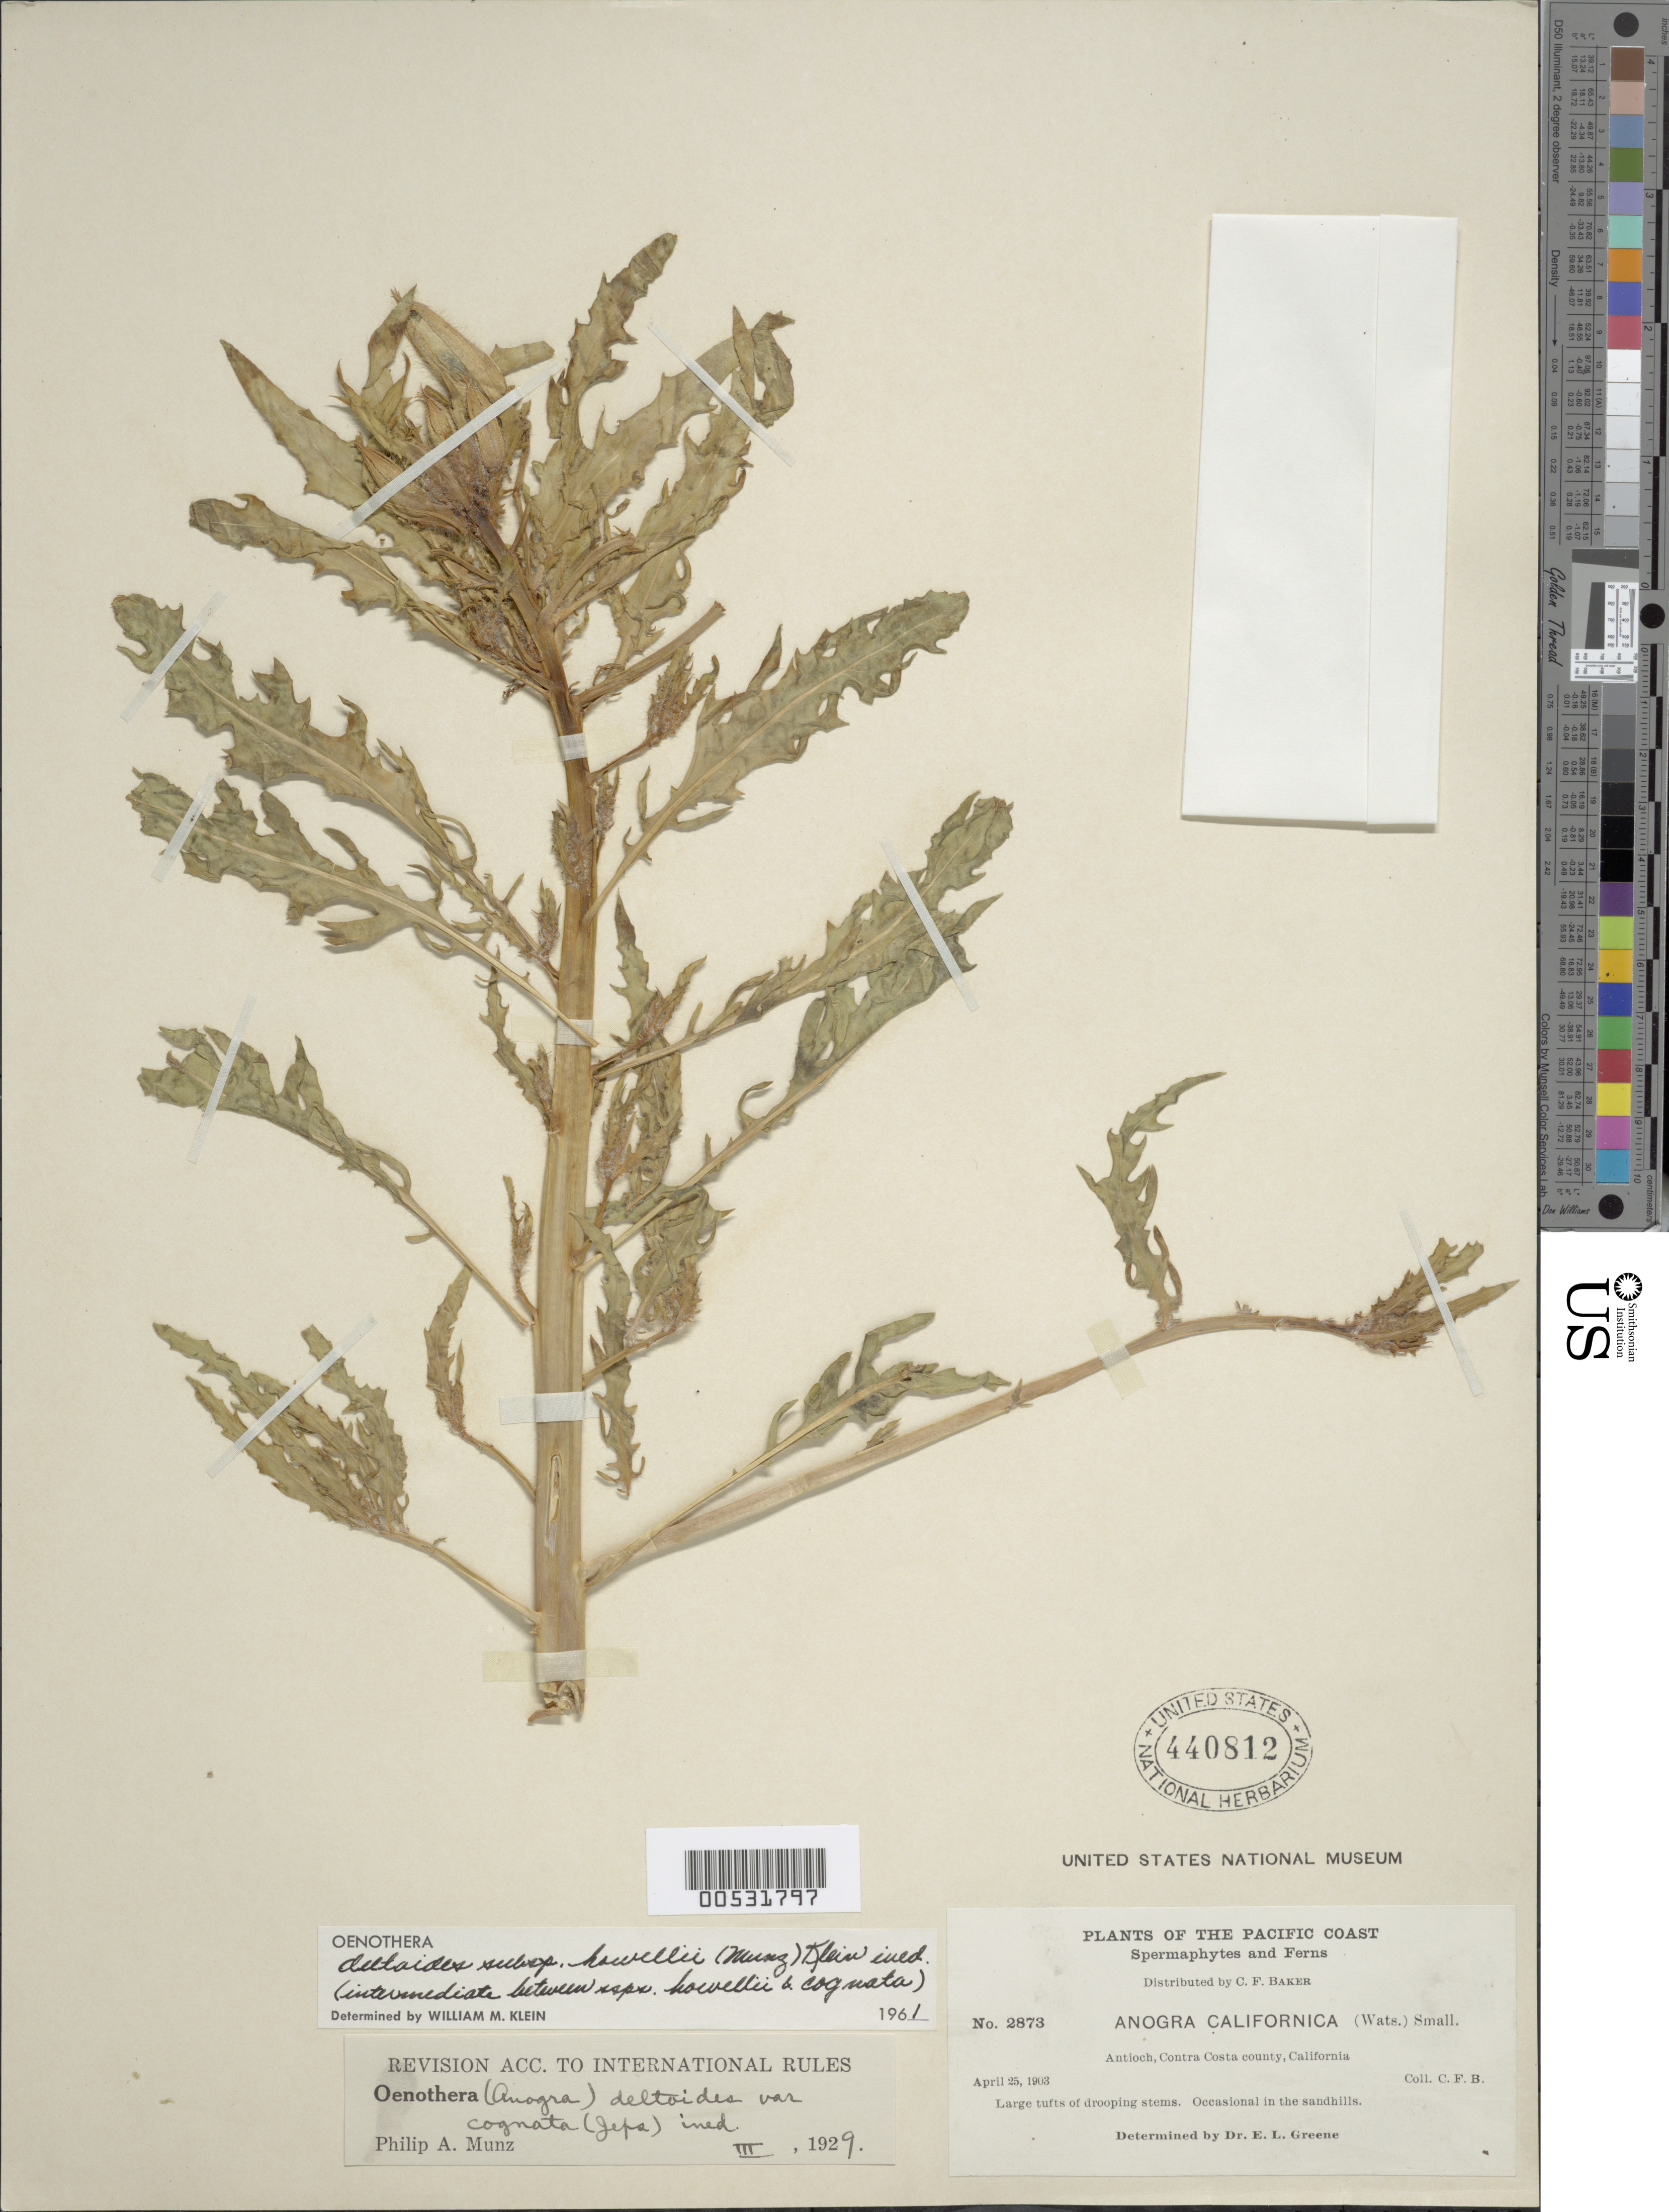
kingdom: Plantae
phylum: Tracheophyta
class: Magnoliopsida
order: Myrtales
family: Onagraceae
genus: Oenothera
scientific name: Oenothera deltoides subsp. howellii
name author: (Munz) W.M. Klein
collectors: C. F. Baker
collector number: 2873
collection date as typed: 25 Apr 1903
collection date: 1903-04-25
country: United States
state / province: California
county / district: Contra Costa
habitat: In sandhills.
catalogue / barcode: US 440812